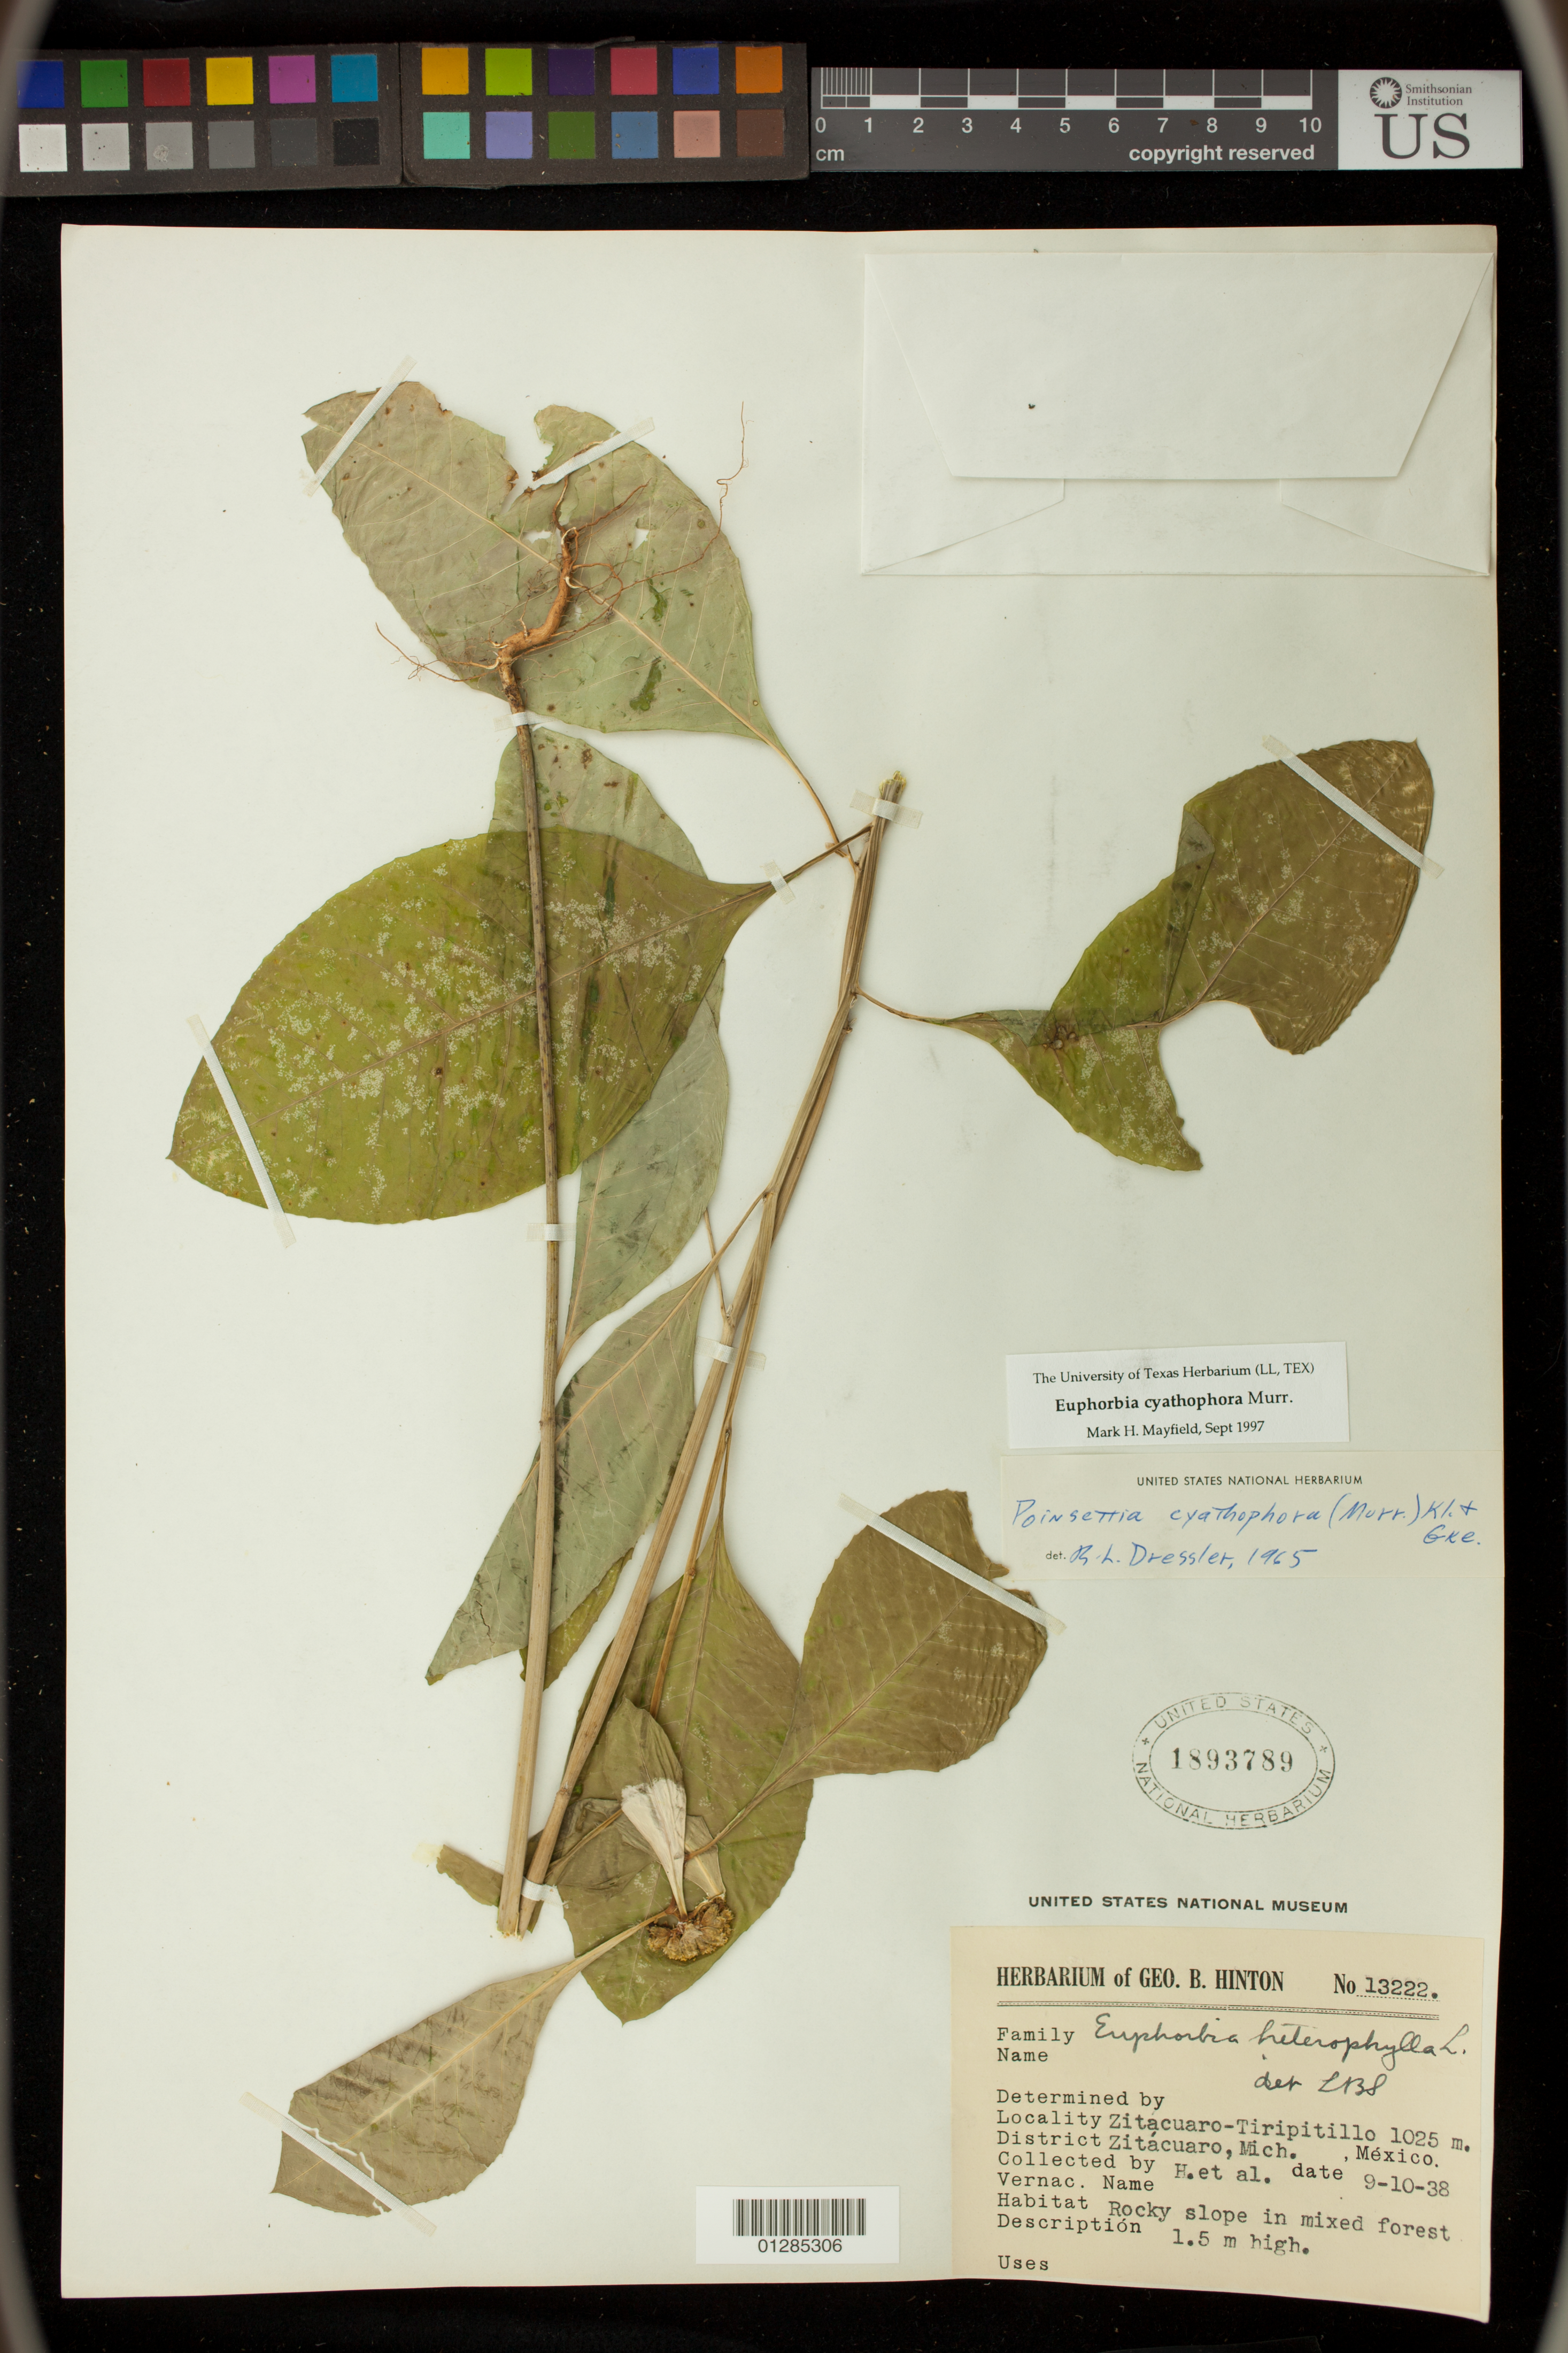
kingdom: Plantae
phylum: Tracheophyta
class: Magnoliopsida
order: Malpighiales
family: Euphorbiaceae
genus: Euphorbia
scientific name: Euphorbia heterophylla var. cyathophora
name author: (Murr.) Griseb.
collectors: G. B. Hinton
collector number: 13222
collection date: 1938-10-09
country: Mexico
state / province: Michoacan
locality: Zitacuaro-Tiripitillo, District Zitacuaro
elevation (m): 1025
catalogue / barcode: US 1893789